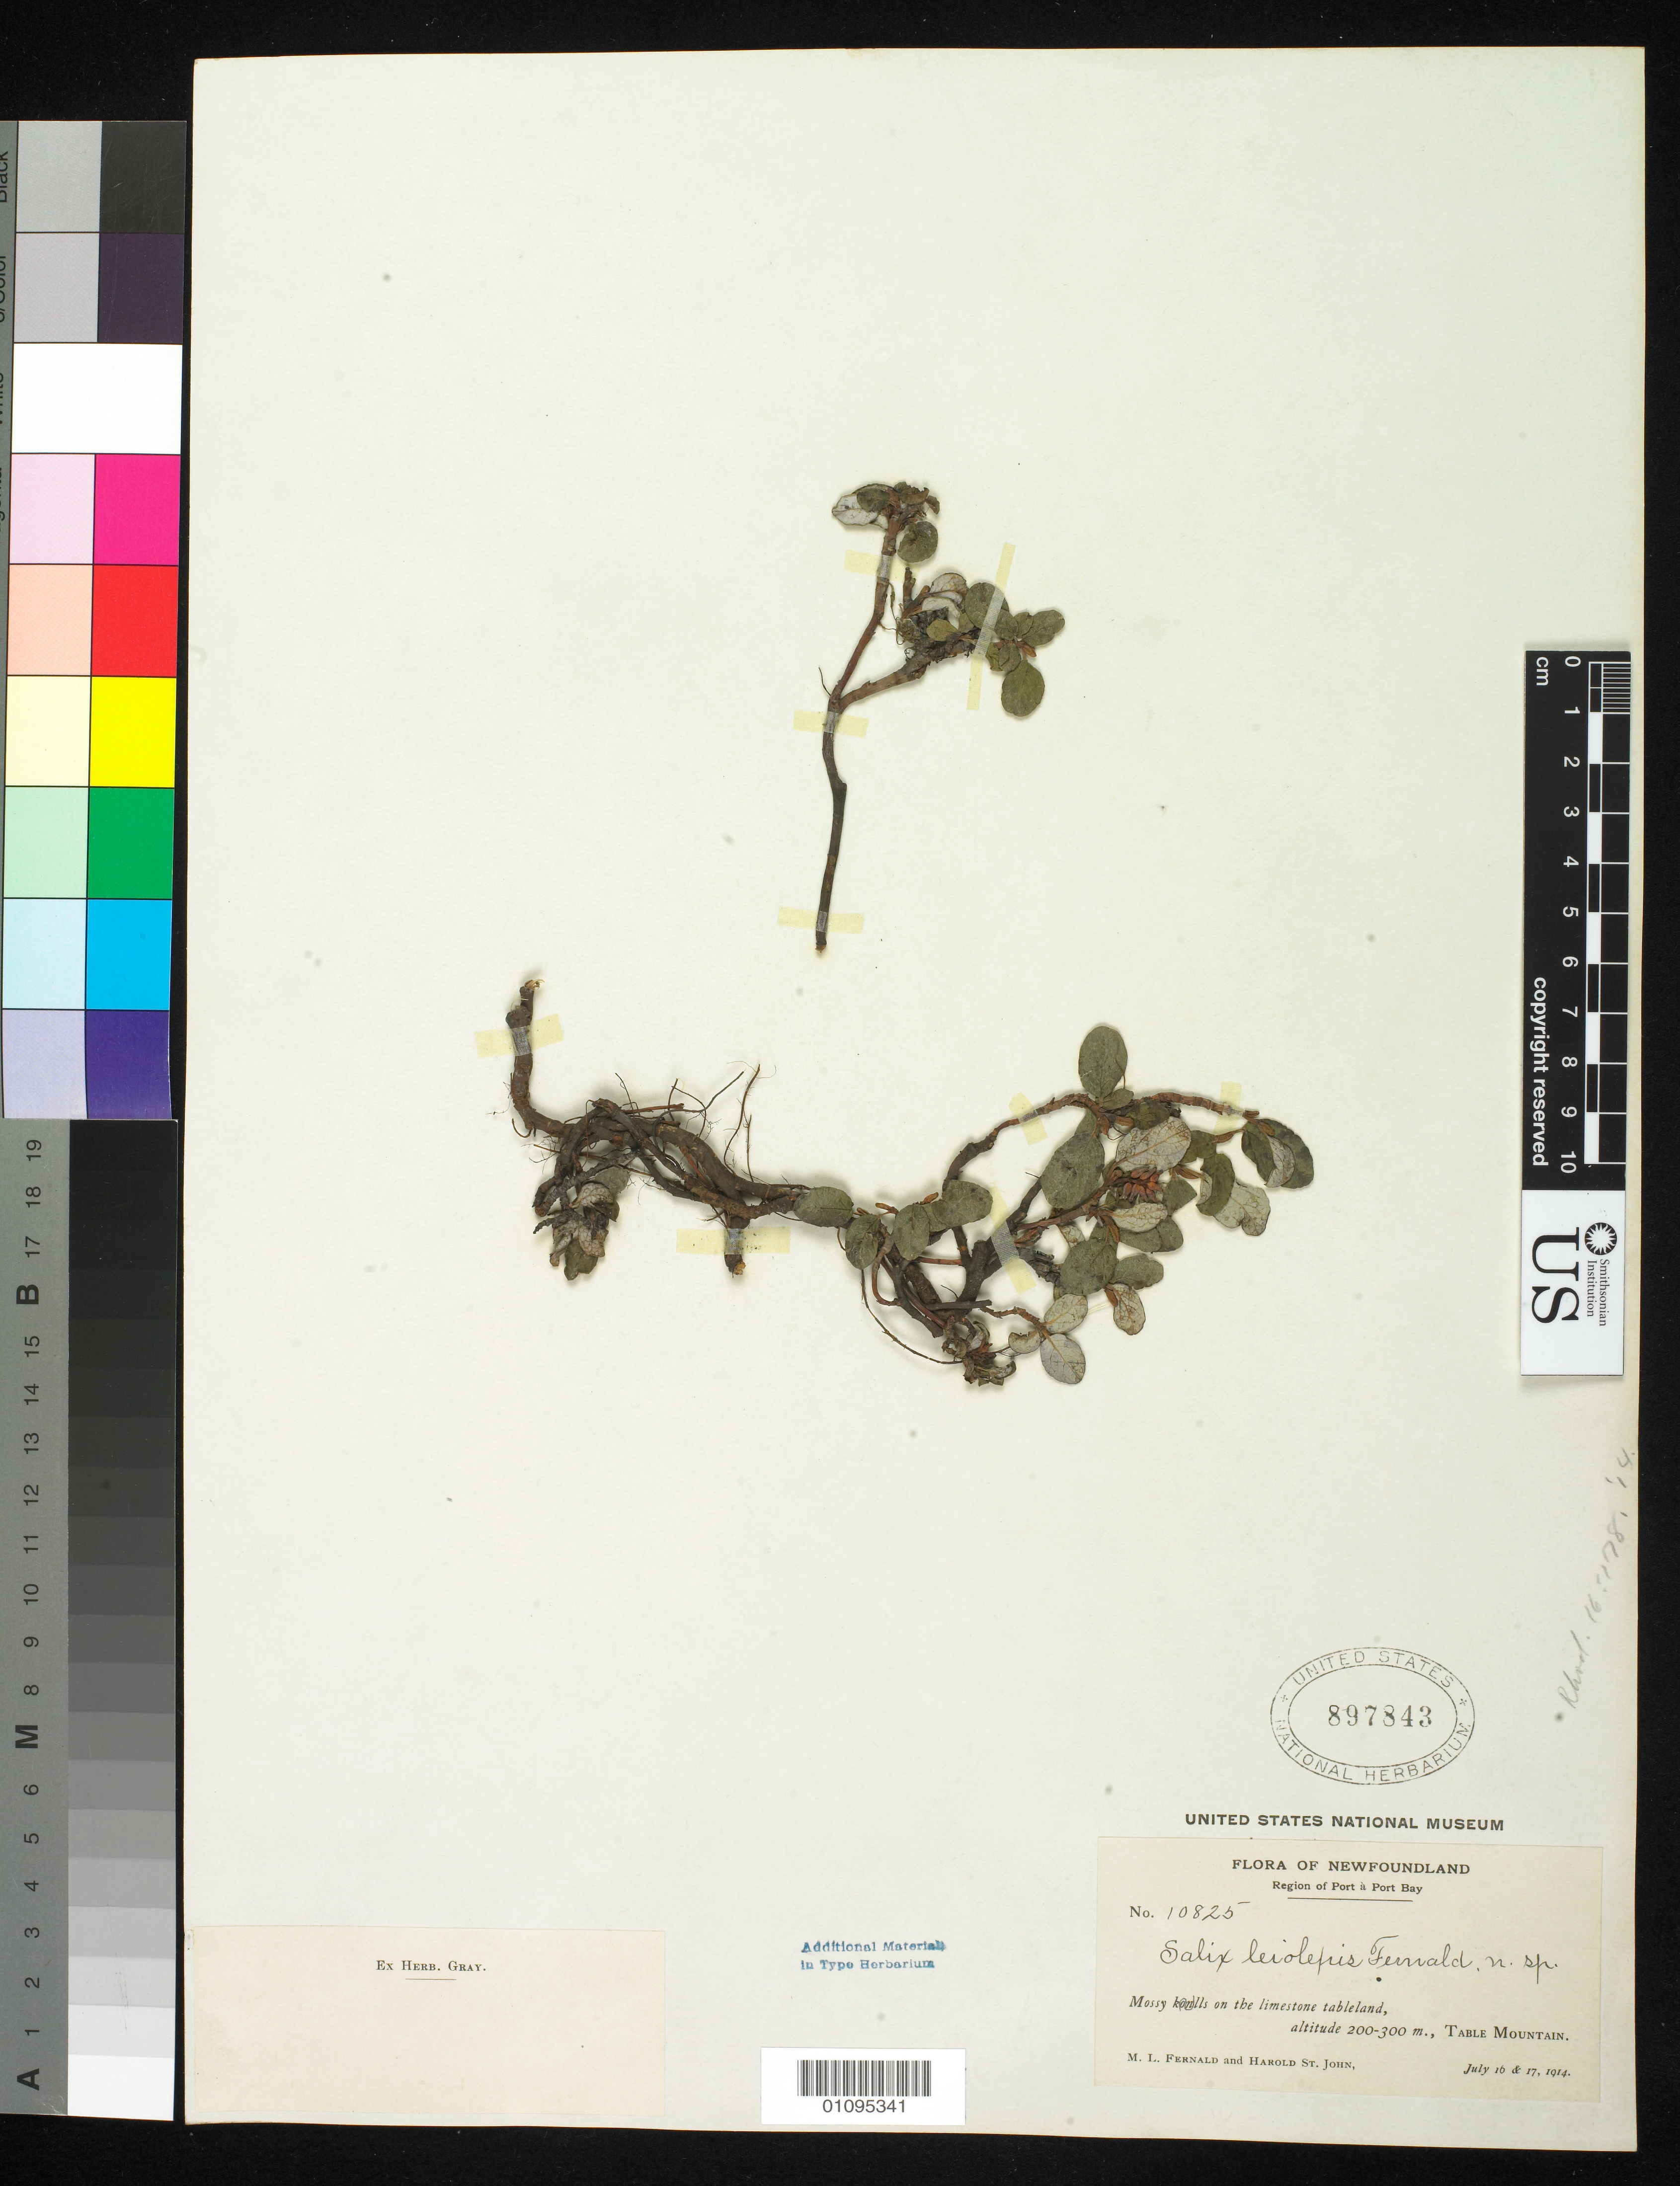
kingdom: Plantae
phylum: Tracheophyta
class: Magnoliopsida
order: Malpighiales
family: Salicaceae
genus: Salix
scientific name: Salix leiolepis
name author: Fernald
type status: Isotype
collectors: M. L. Fernald & H. St. John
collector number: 10825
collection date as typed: July 16 & 17, 1914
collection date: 1914-07-16,1914-07-17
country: Canada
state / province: Newfoundland and Labrador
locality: Region of Port à Port Bay. Table Mountain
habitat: Mossy knolls on the limestone tableland.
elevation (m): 200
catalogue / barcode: US 897843